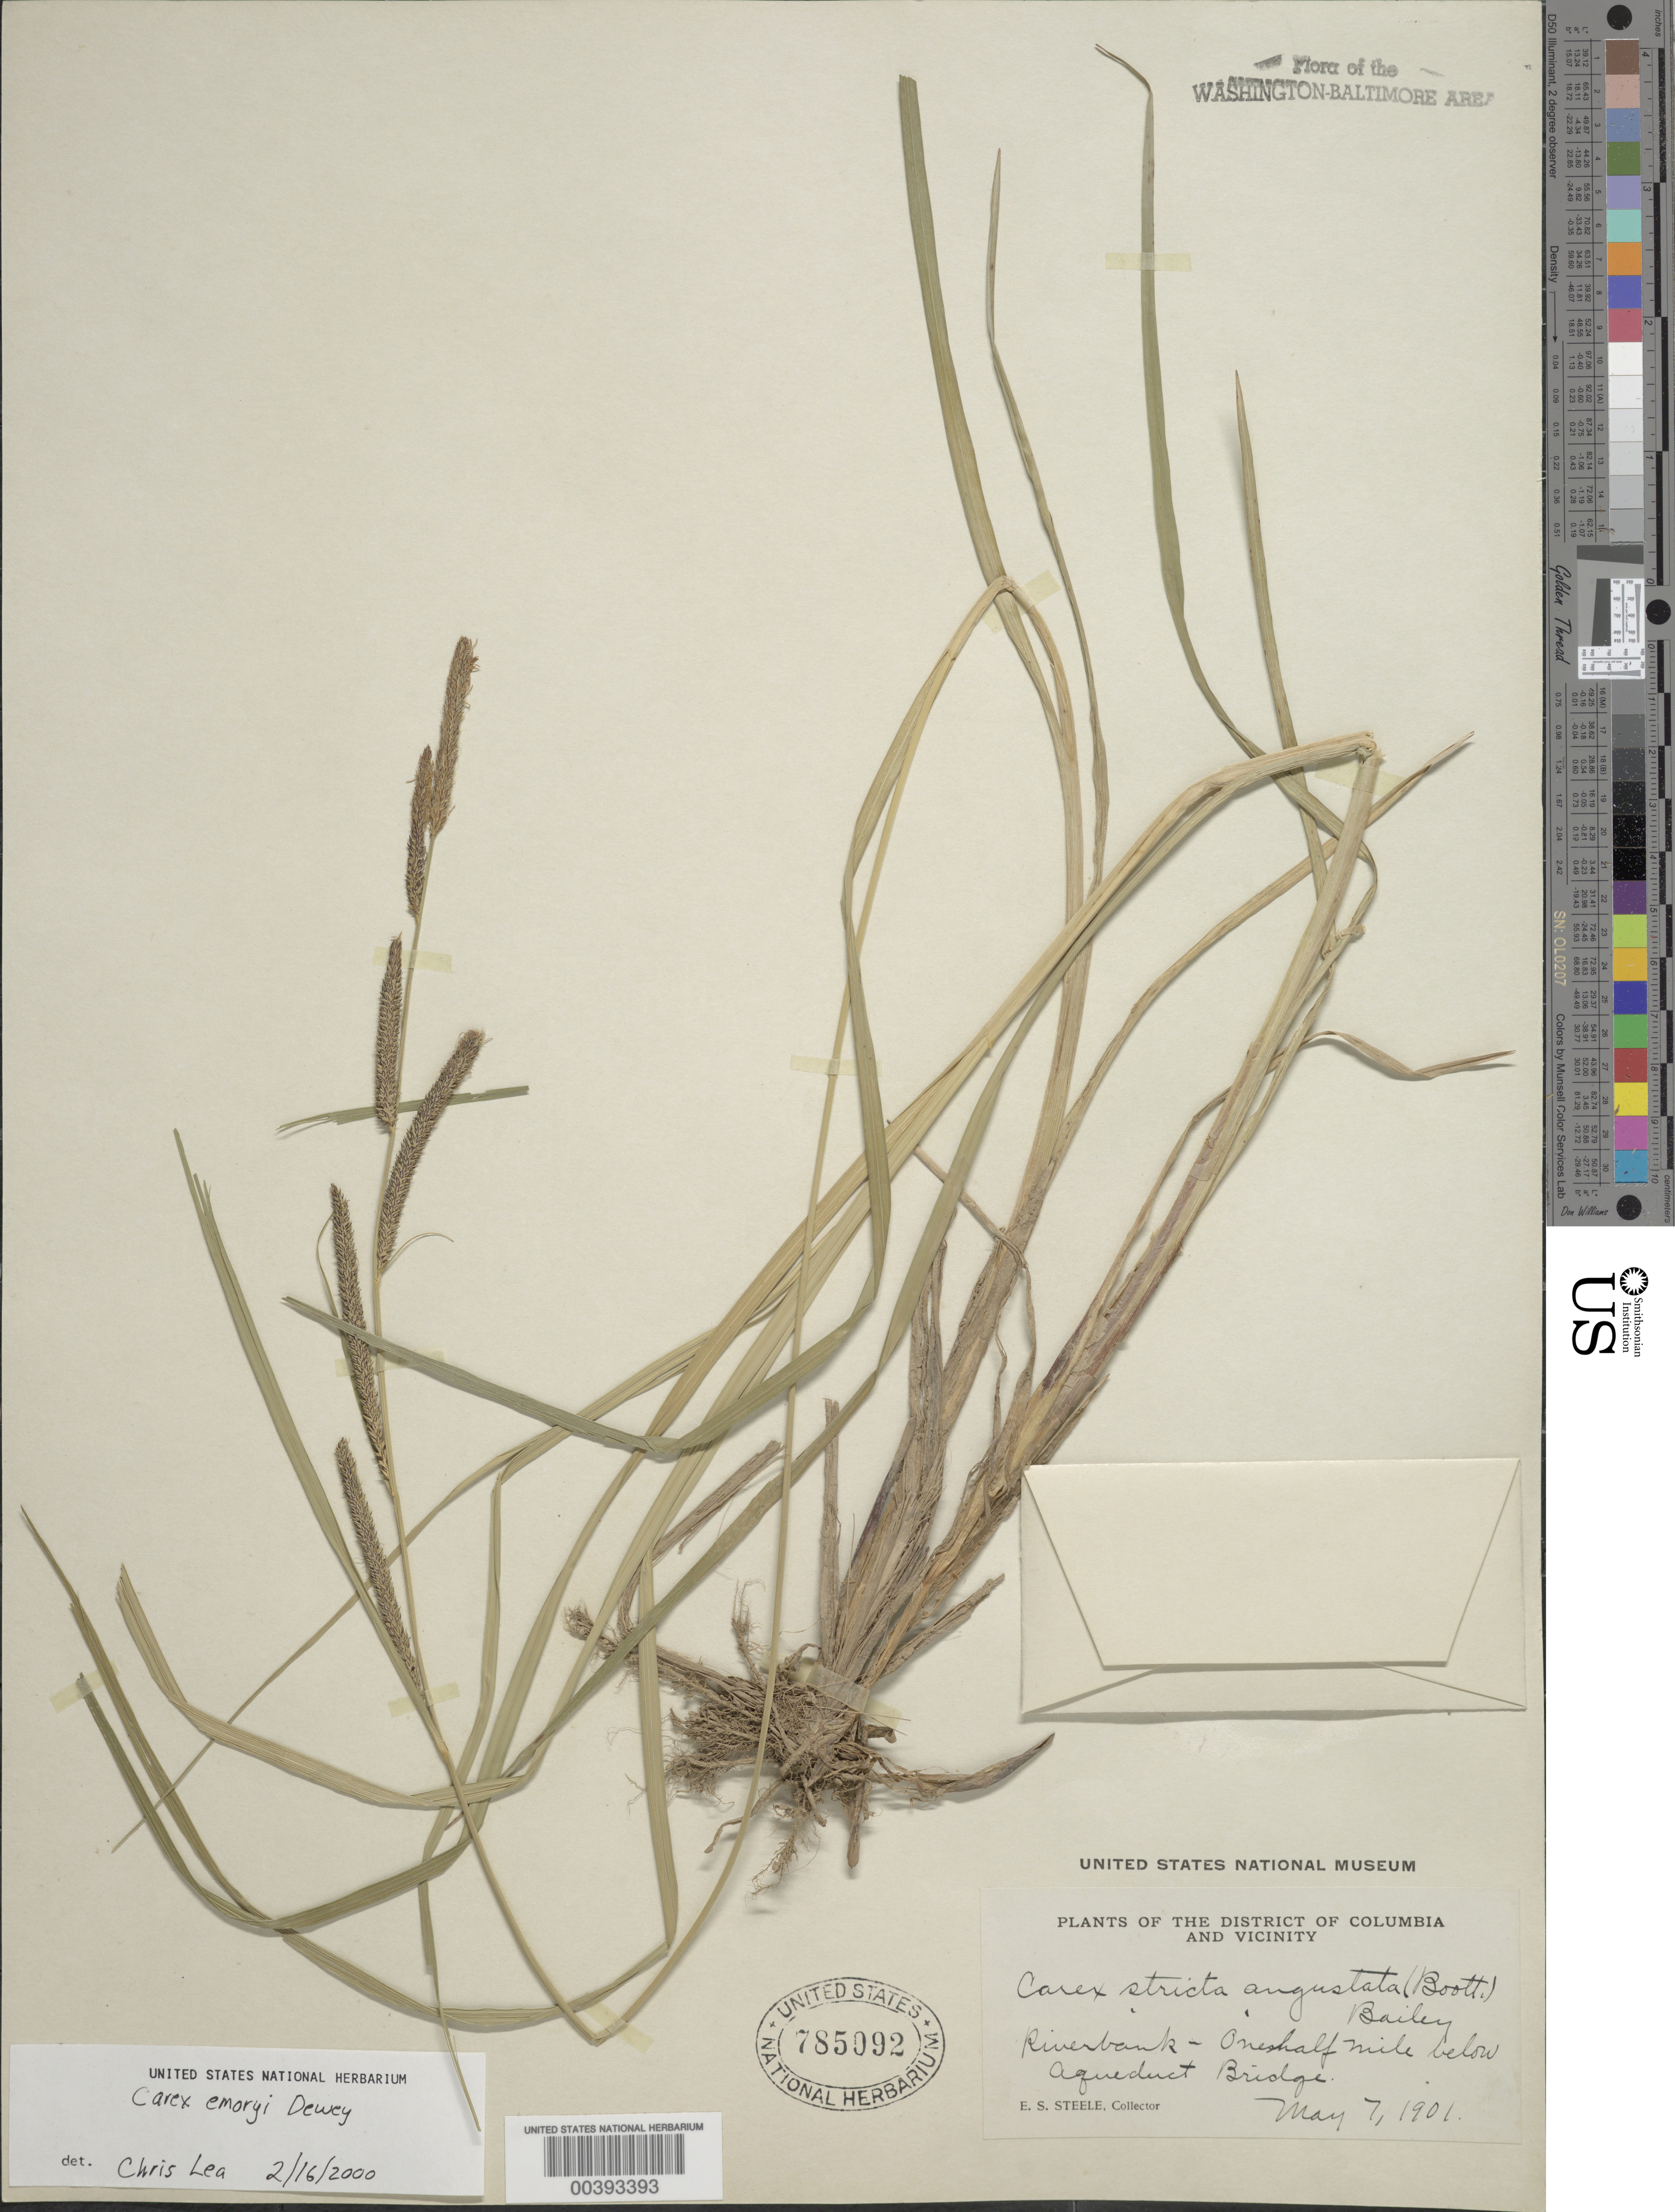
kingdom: Plantae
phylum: Tracheophyta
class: Liliopsida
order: Poales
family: Cyperaceae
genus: Carex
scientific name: Carex emoryi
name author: Dewey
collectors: E. Steele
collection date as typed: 07 May 1901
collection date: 1901-05-07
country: United States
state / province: Virginia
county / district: Fairfax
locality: Below Aqueduct Bridge, river bank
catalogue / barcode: US 785092